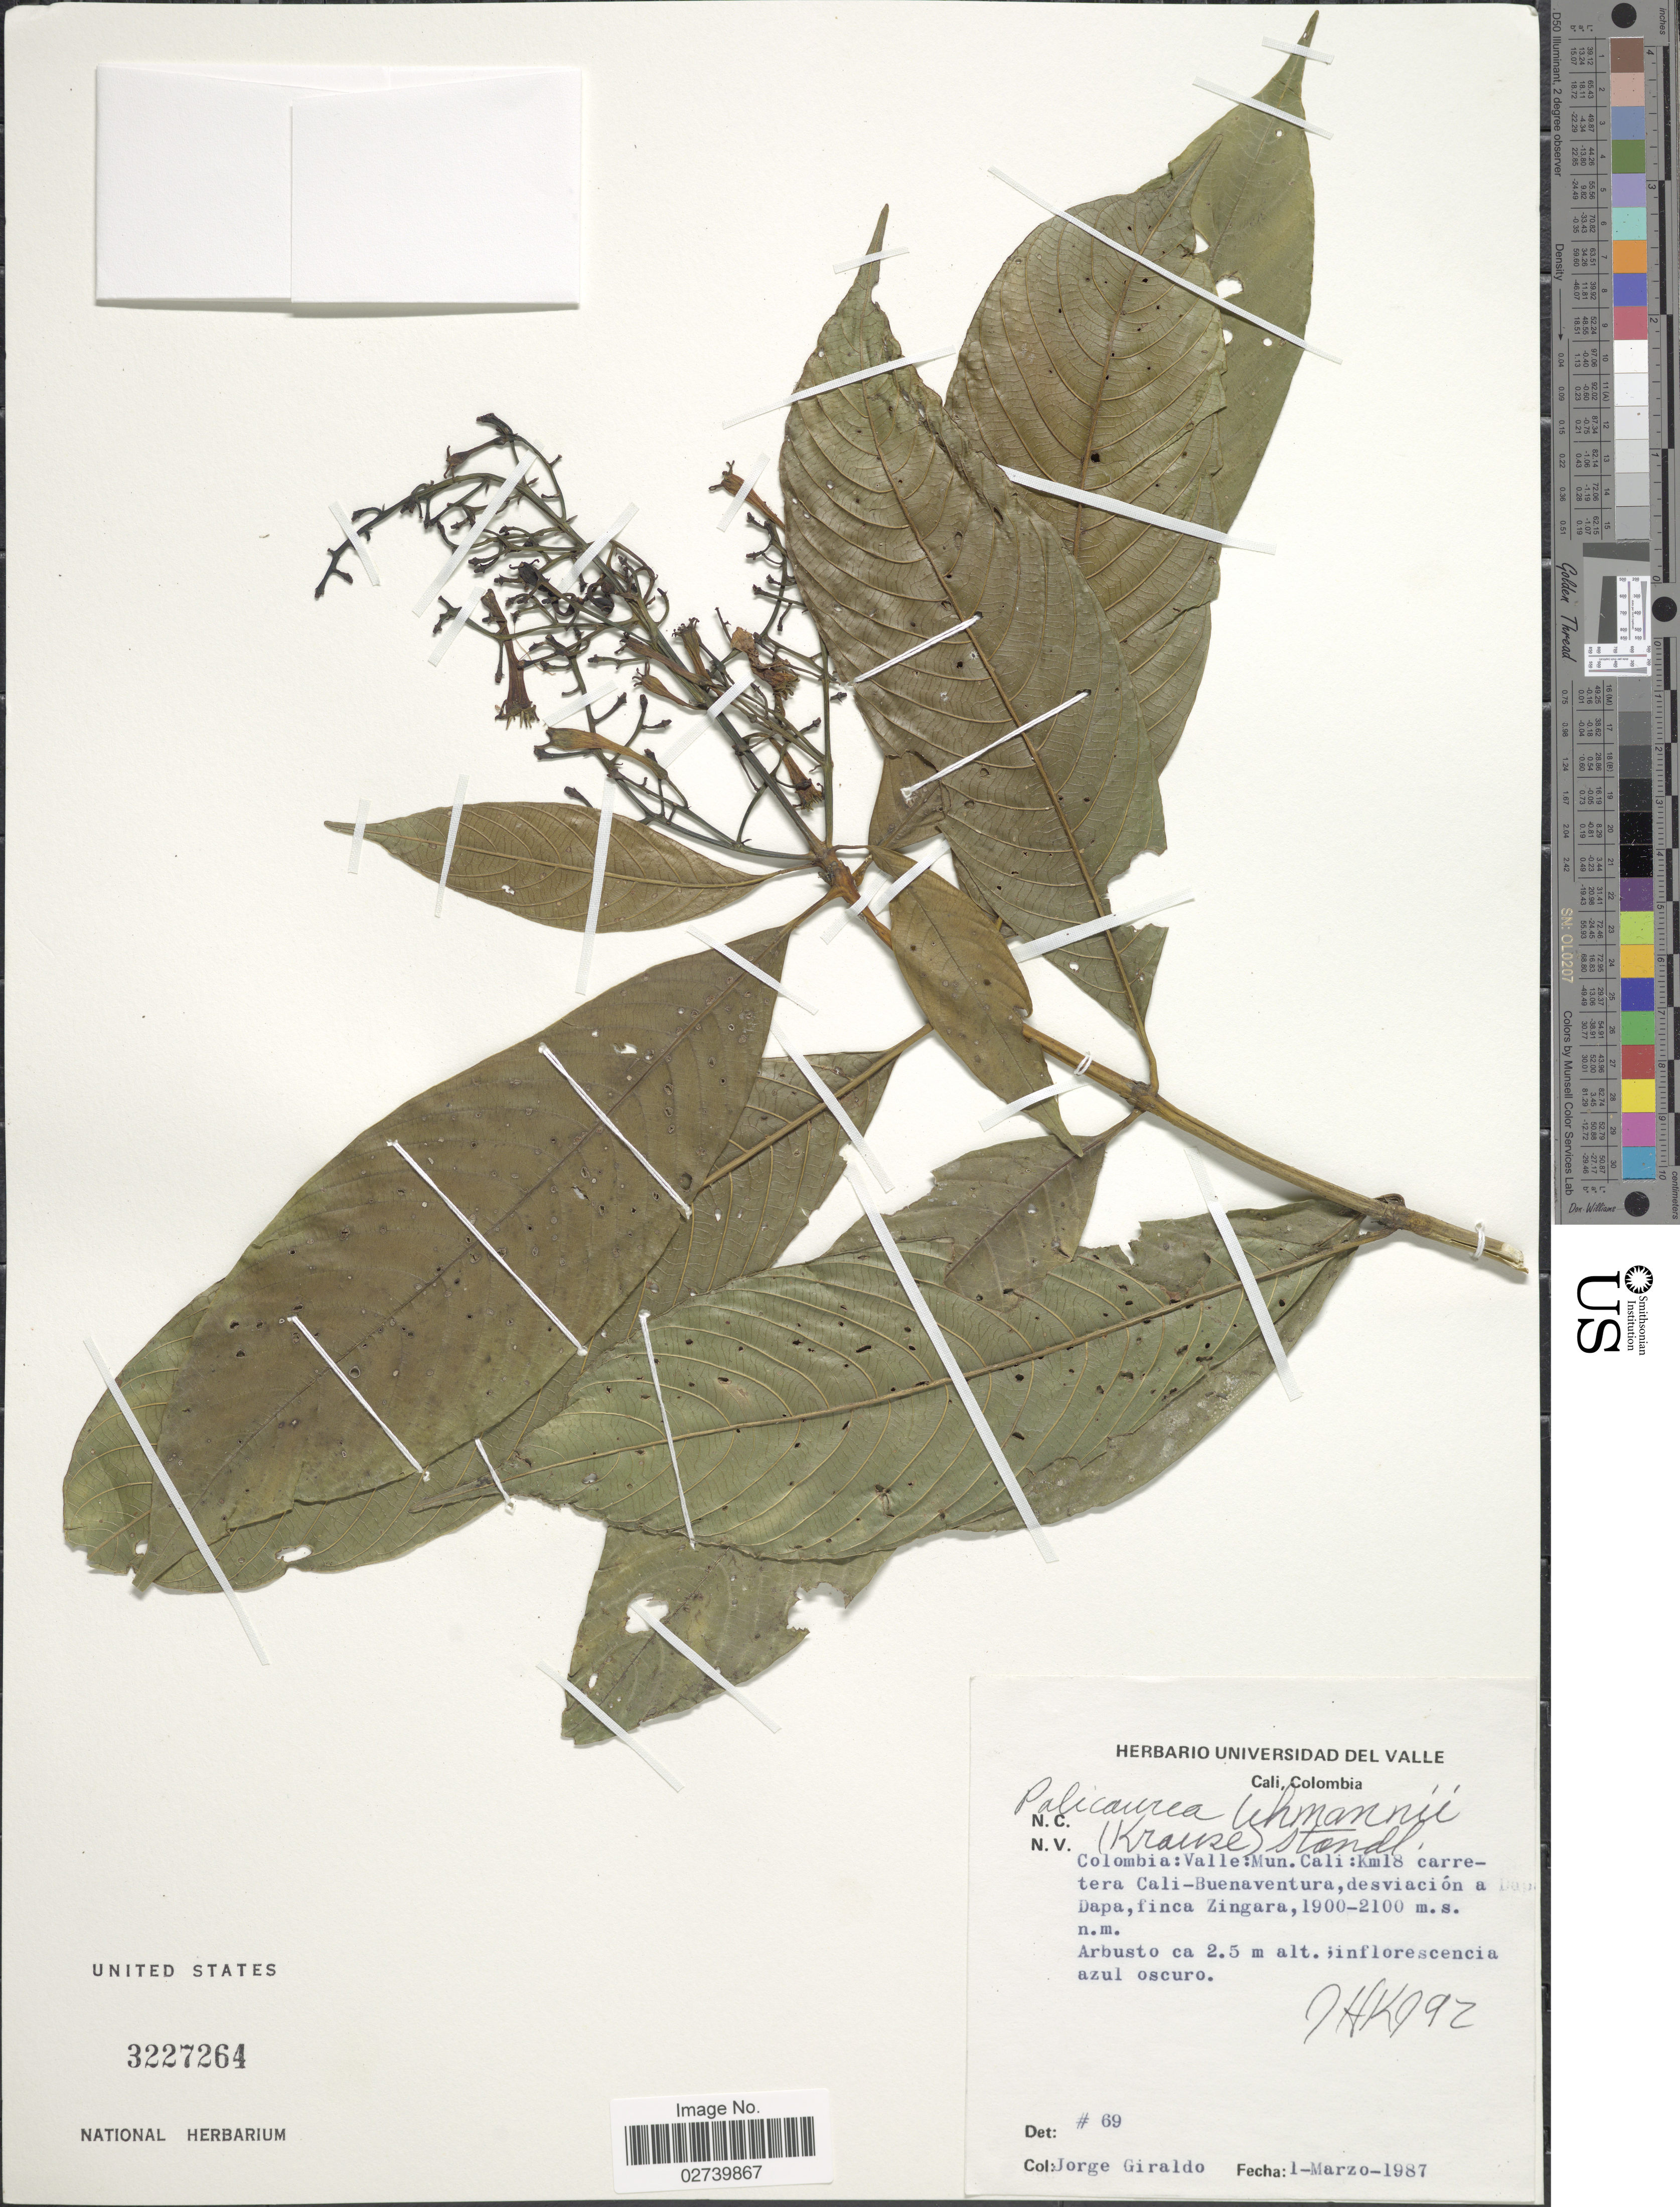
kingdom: Plantae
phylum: Tracheophyta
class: Magnoliopsida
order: Gentianales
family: Rubiaceae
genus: Palicourea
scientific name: Palicourea lehmannii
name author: (K. Schum. & K. Krause) Standl.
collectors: J. Giraldo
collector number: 69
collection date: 1987-03-01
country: Colombia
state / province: Valle del Cauca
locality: Valle: Mun. Cali: Km 18 carretera Cali-Buenaventura, desviación a Dapa, finca Zingara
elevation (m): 1900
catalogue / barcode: US 3227264